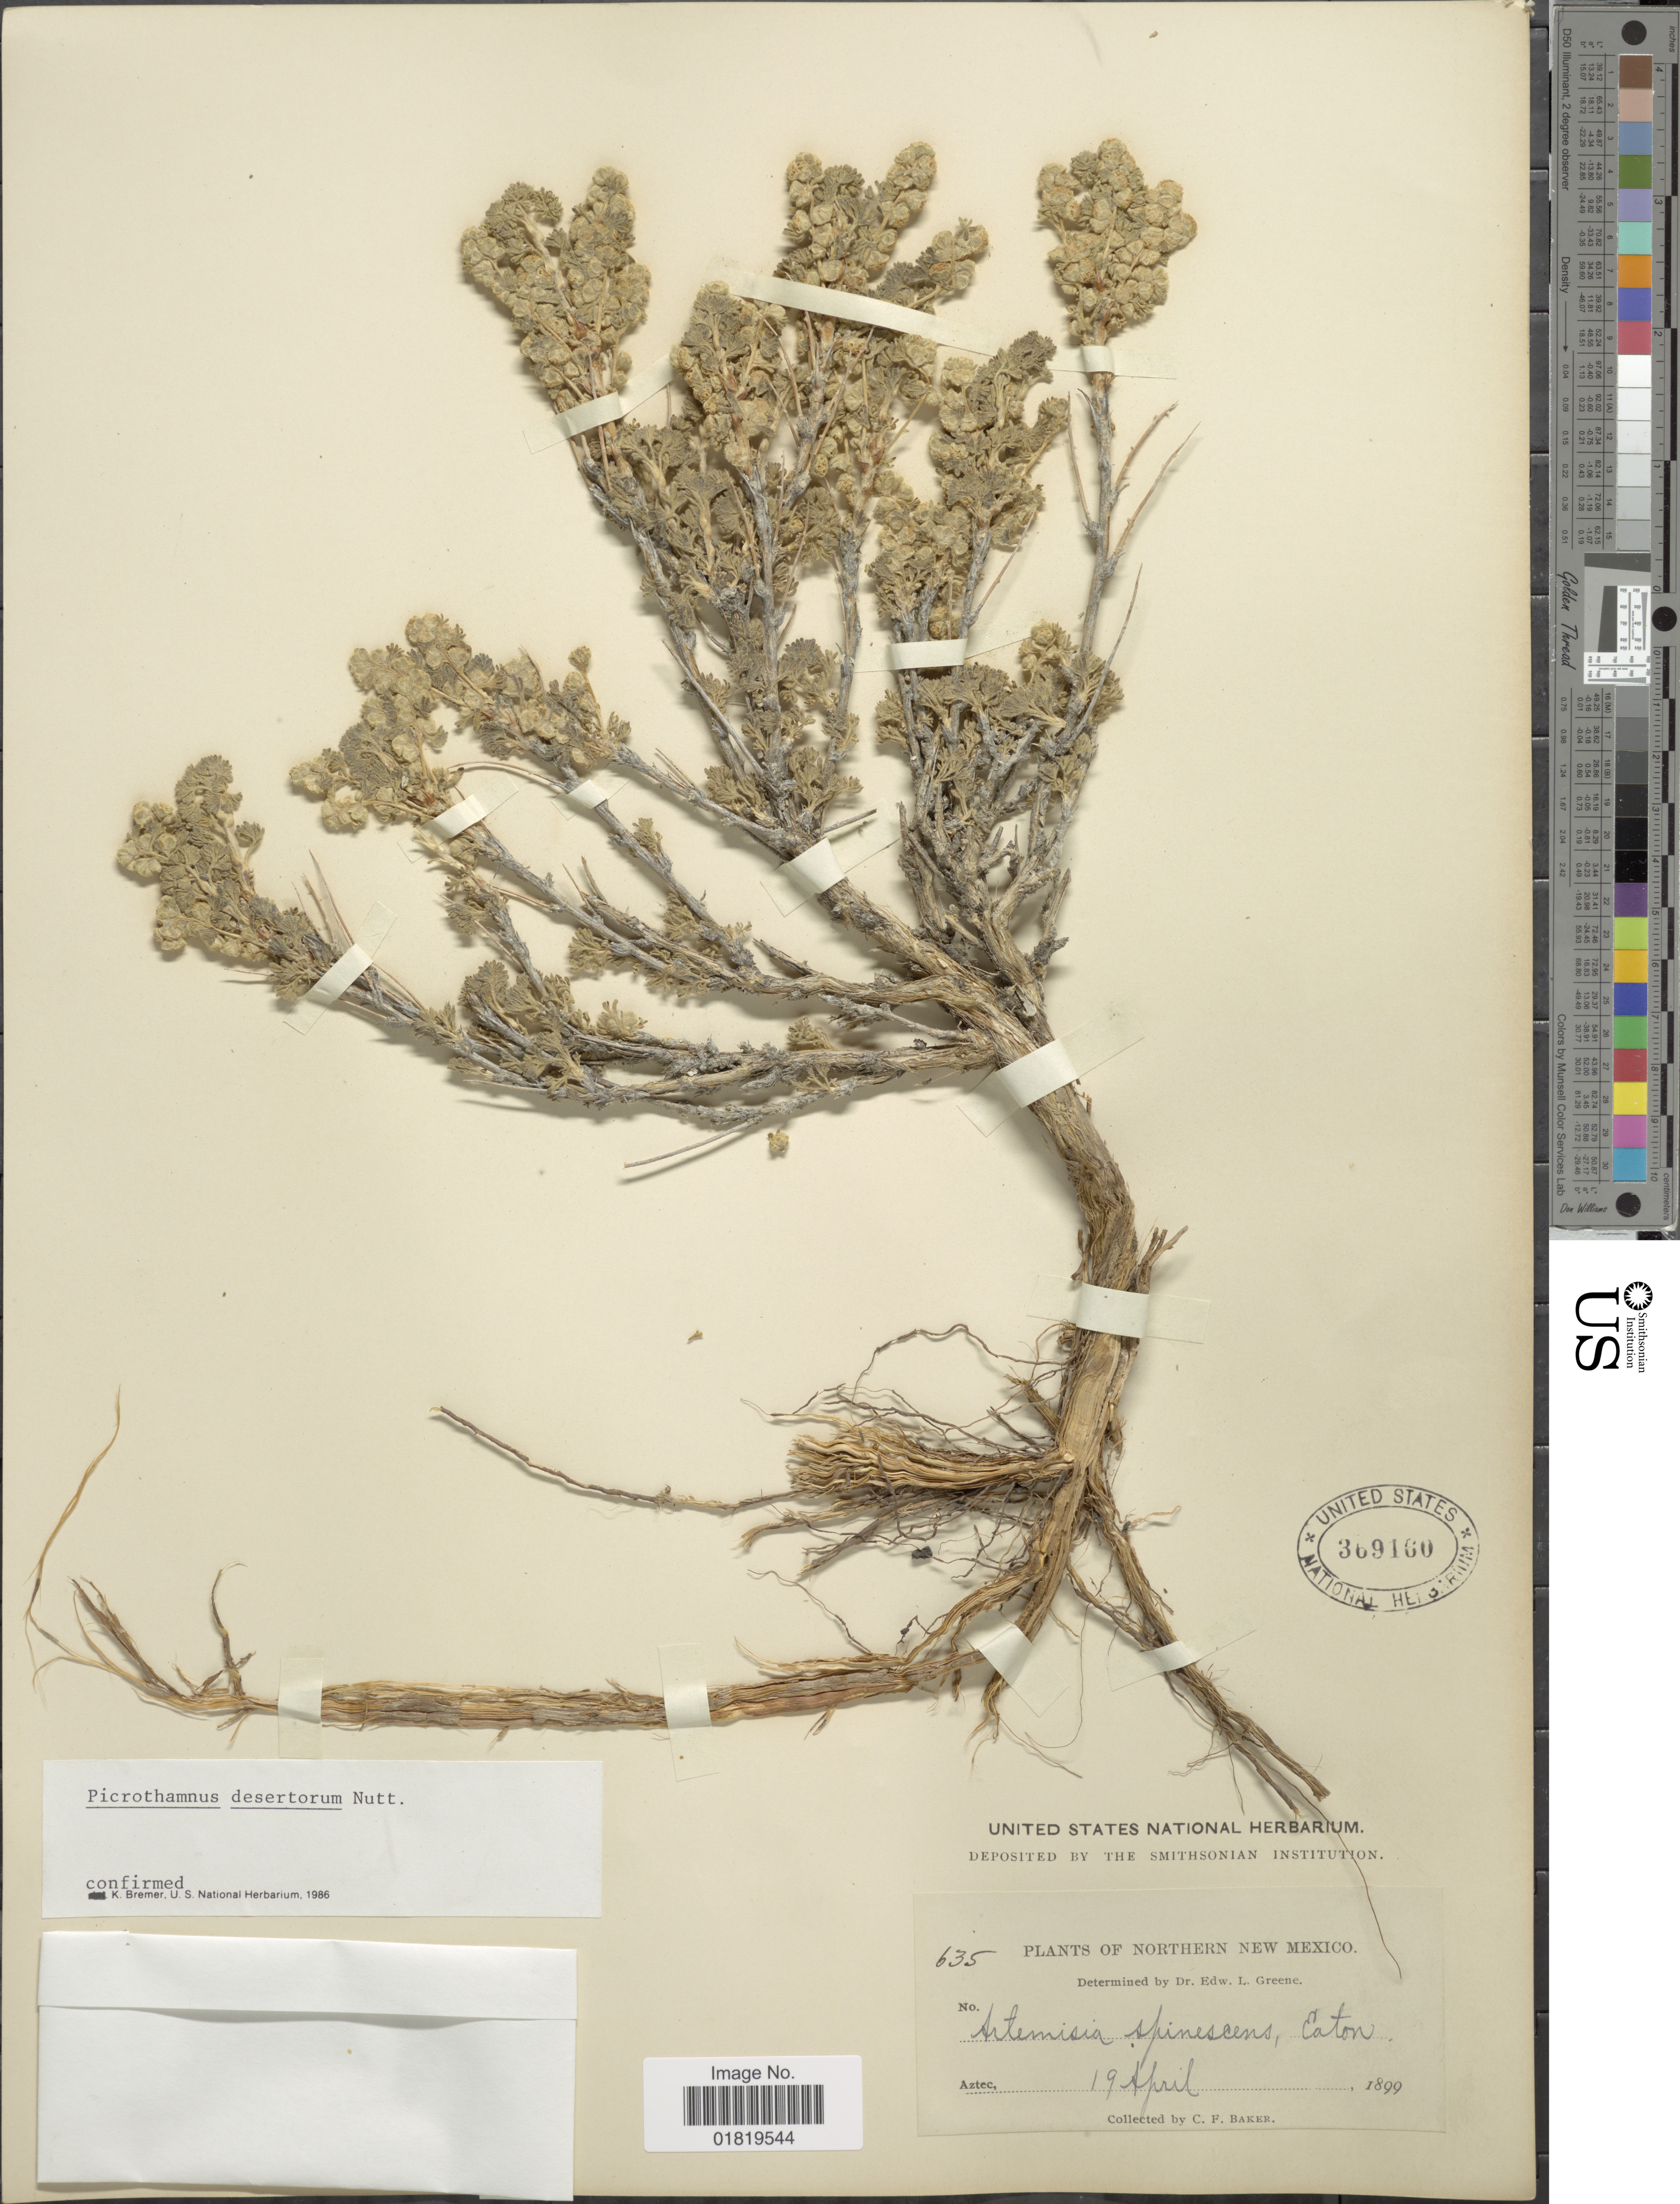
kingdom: Plantae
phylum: Tracheophyta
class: Magnoliopsida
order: Asterales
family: Asteraceae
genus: Picrothamnus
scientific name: Picrothamnus desertorum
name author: Nutt.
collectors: C. F. Baker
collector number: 635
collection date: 1899-04-19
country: United States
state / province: New Mexico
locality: Northern New Mexico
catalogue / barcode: US 369160